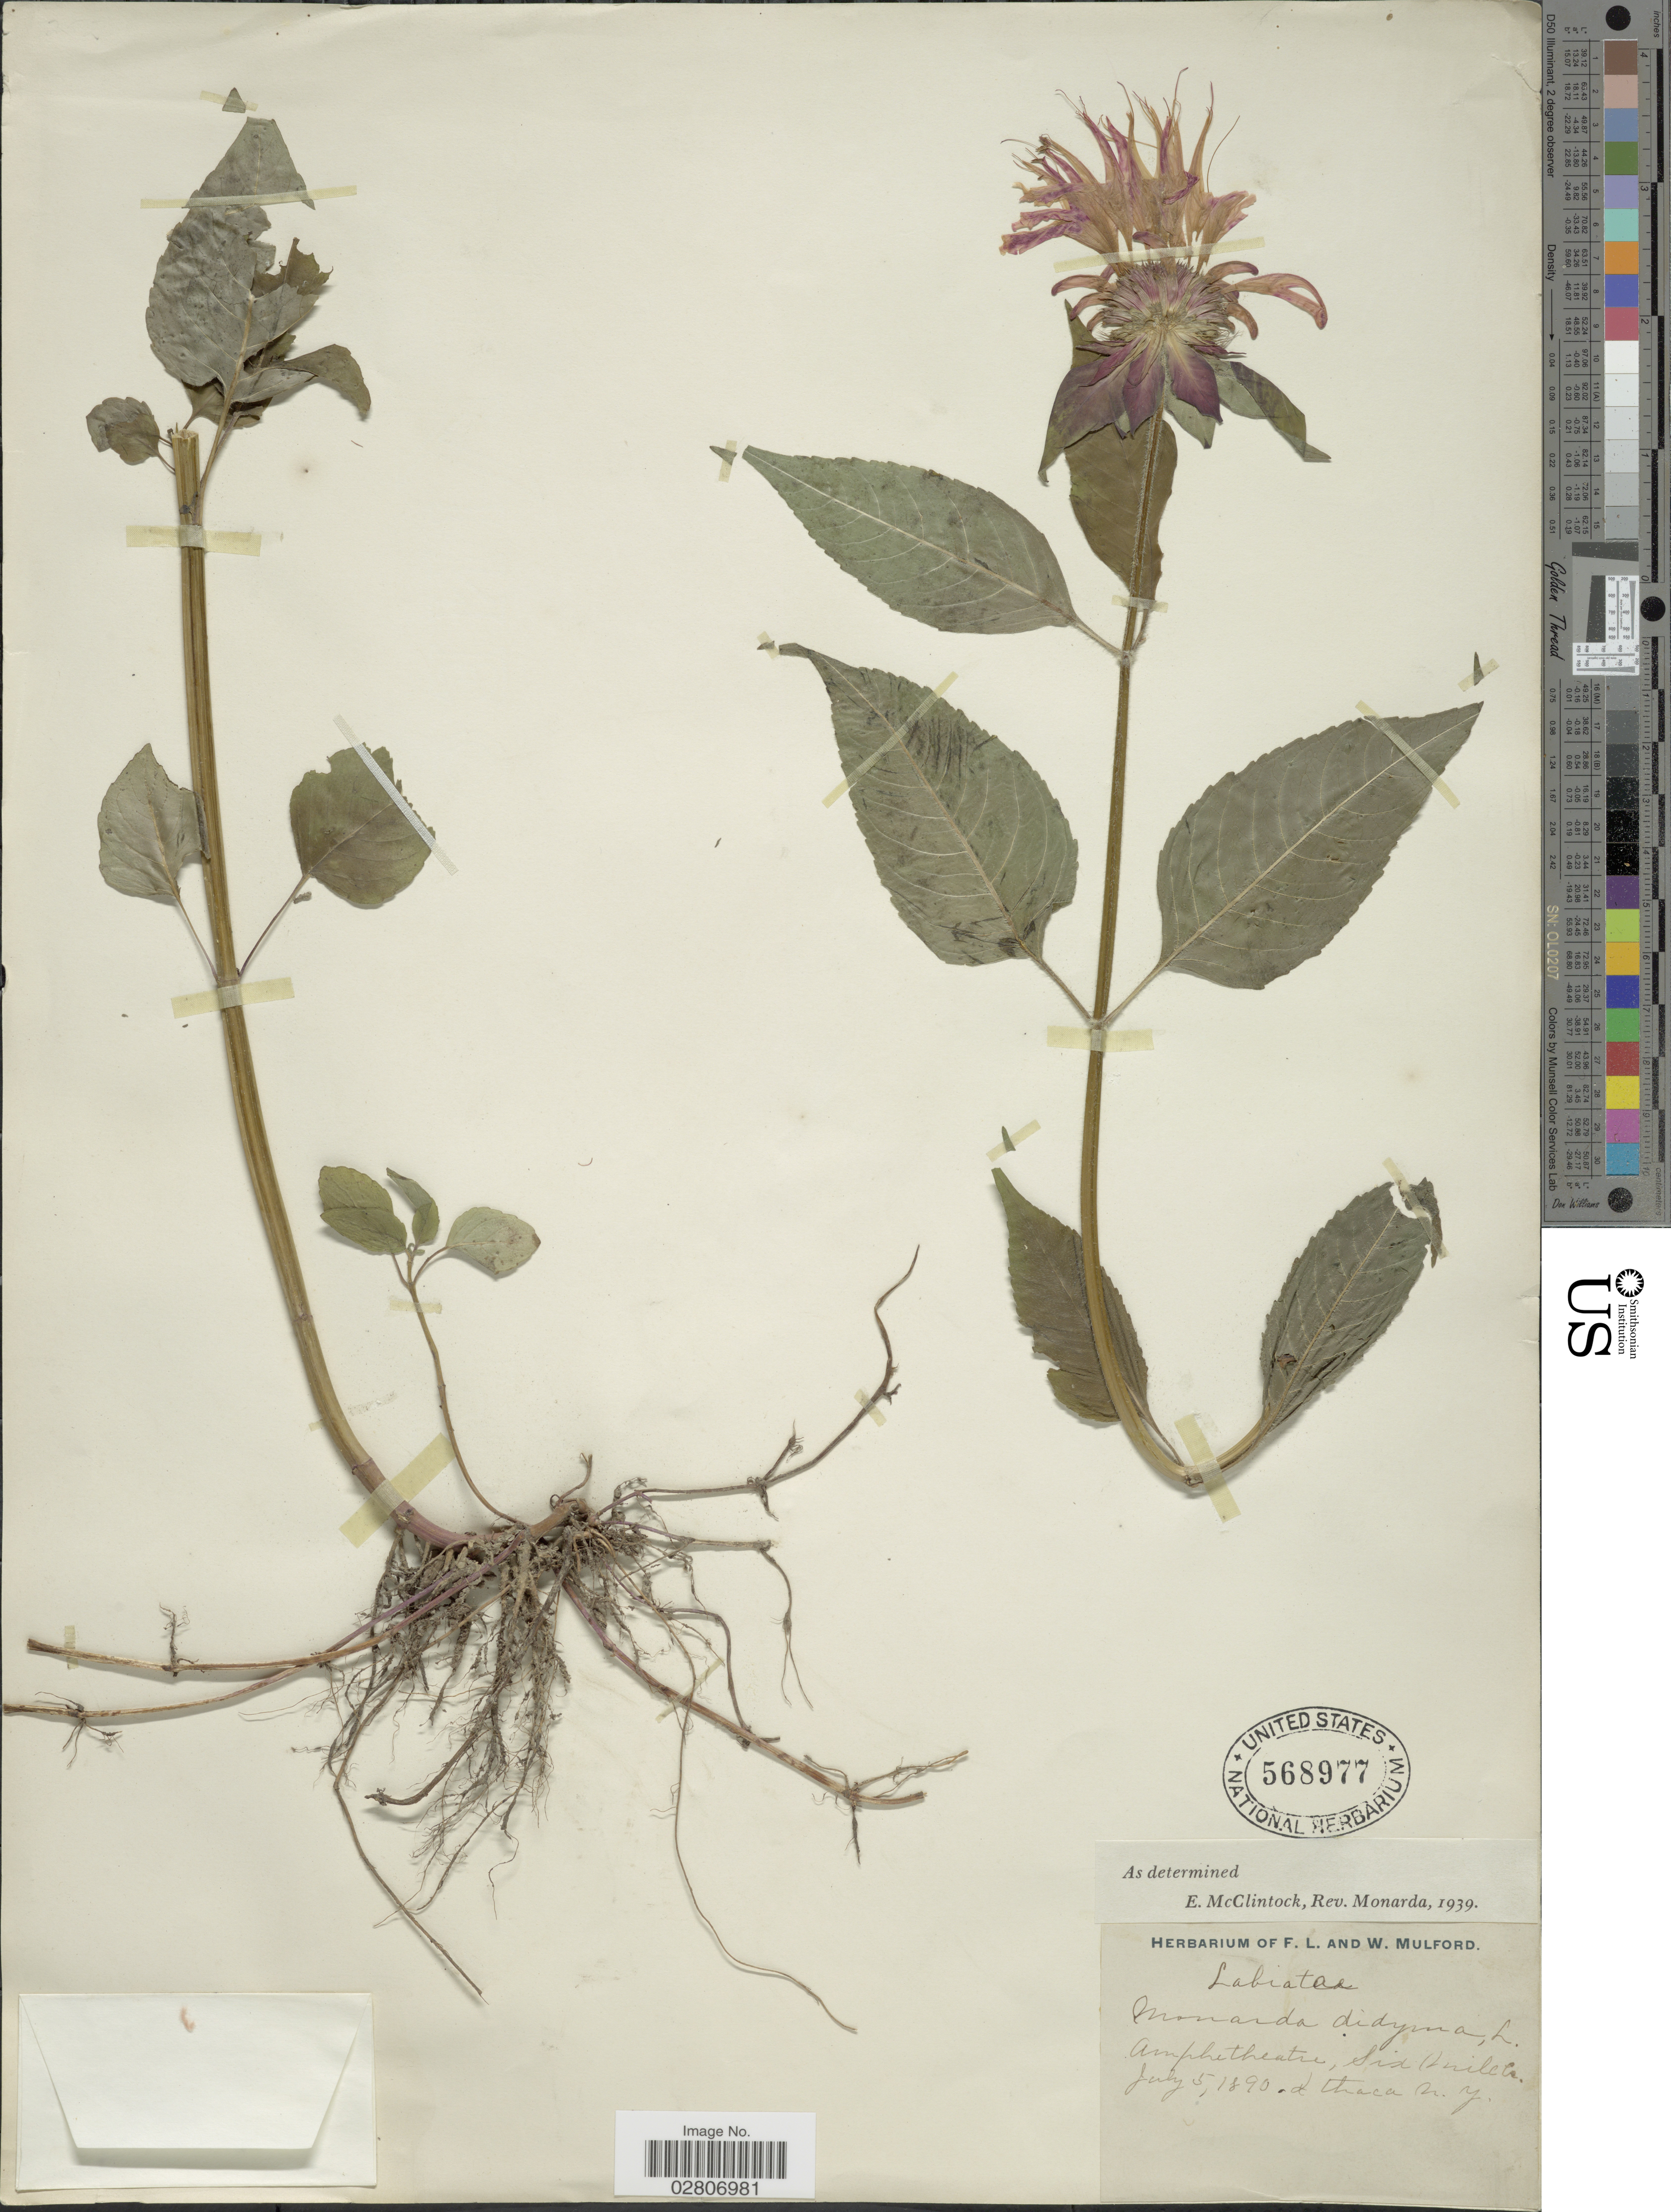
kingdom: Plantae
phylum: Tracheophyta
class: Magnoliopsida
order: Lamiales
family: Lamiaceae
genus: Monarda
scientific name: Monarda didyma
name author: L.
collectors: ex herb. F. L. and W. Mulford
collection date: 1890-07-05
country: United States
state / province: New York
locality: Amphitheatre, Six Mile Cr. Ithaca.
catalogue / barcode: US 568977